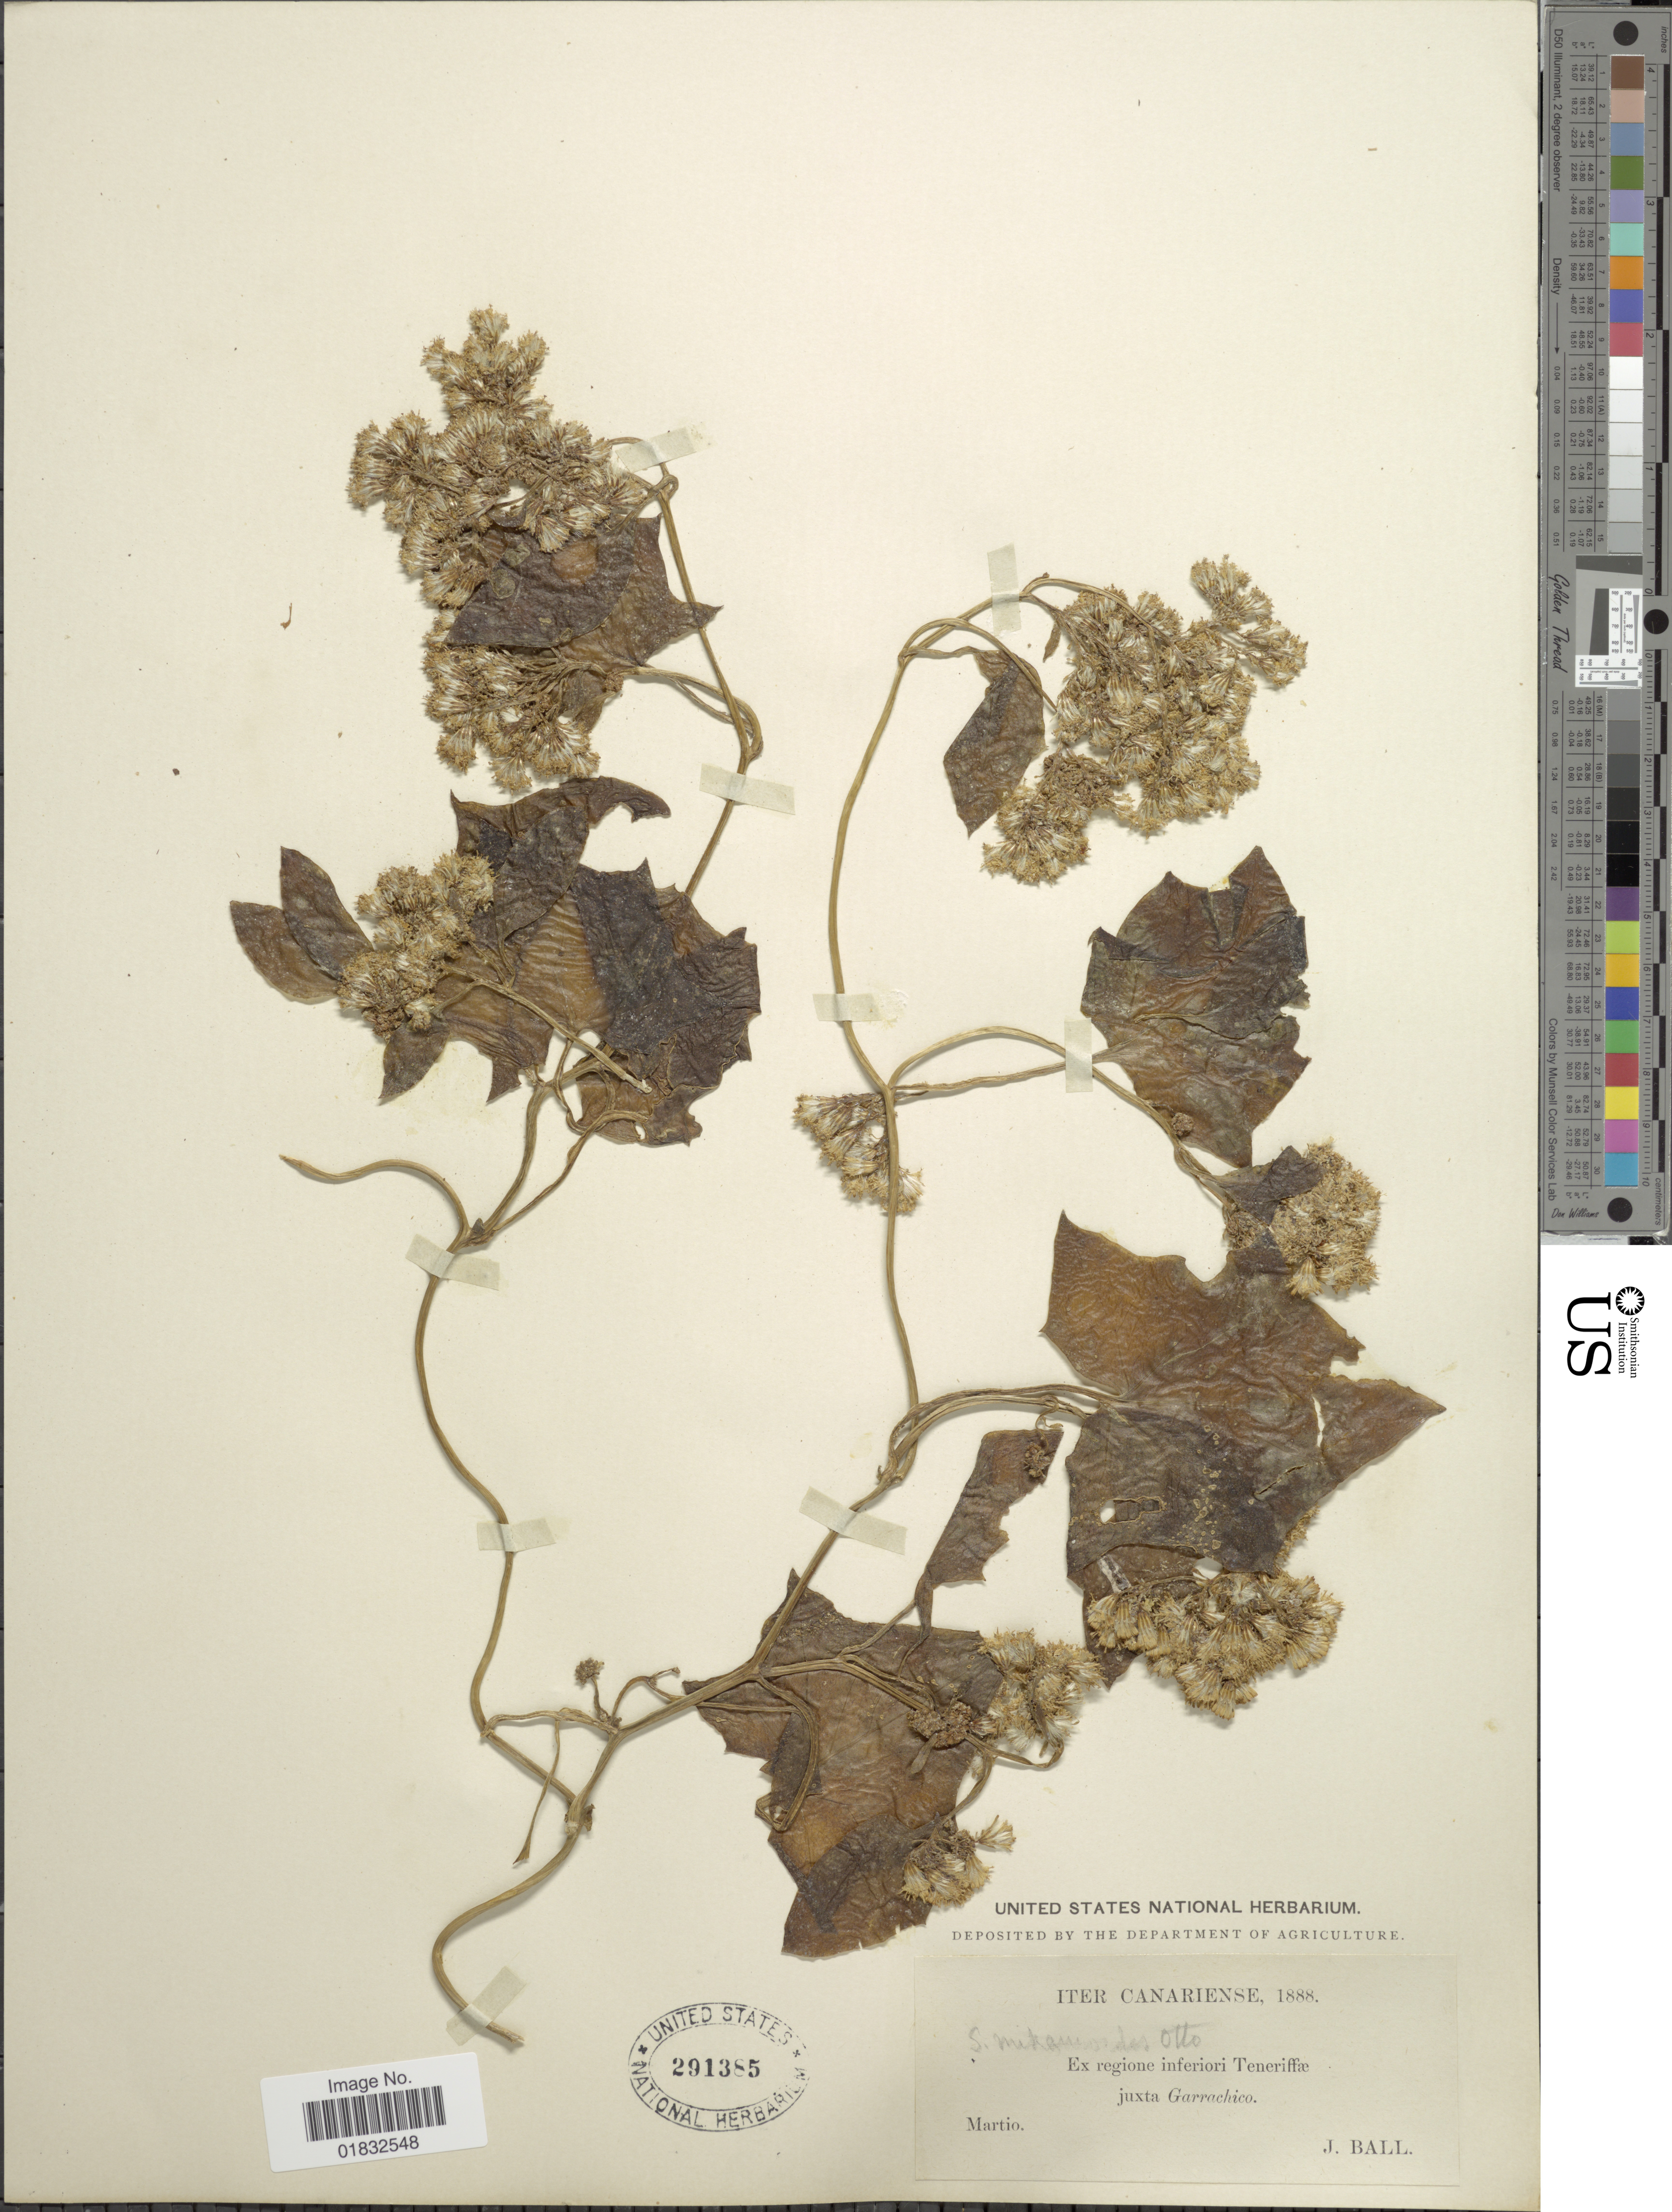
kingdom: Plantae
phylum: Tracheophyta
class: Magnoliopsida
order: Asterales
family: Asteraceae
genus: Delairea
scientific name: Delairea odorata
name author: Lem.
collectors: J. Ball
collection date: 1888-03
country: Spain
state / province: Canarias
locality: Iter Canaries, regione inferiori Teneriffæ juxta Garrachico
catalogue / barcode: US 291385